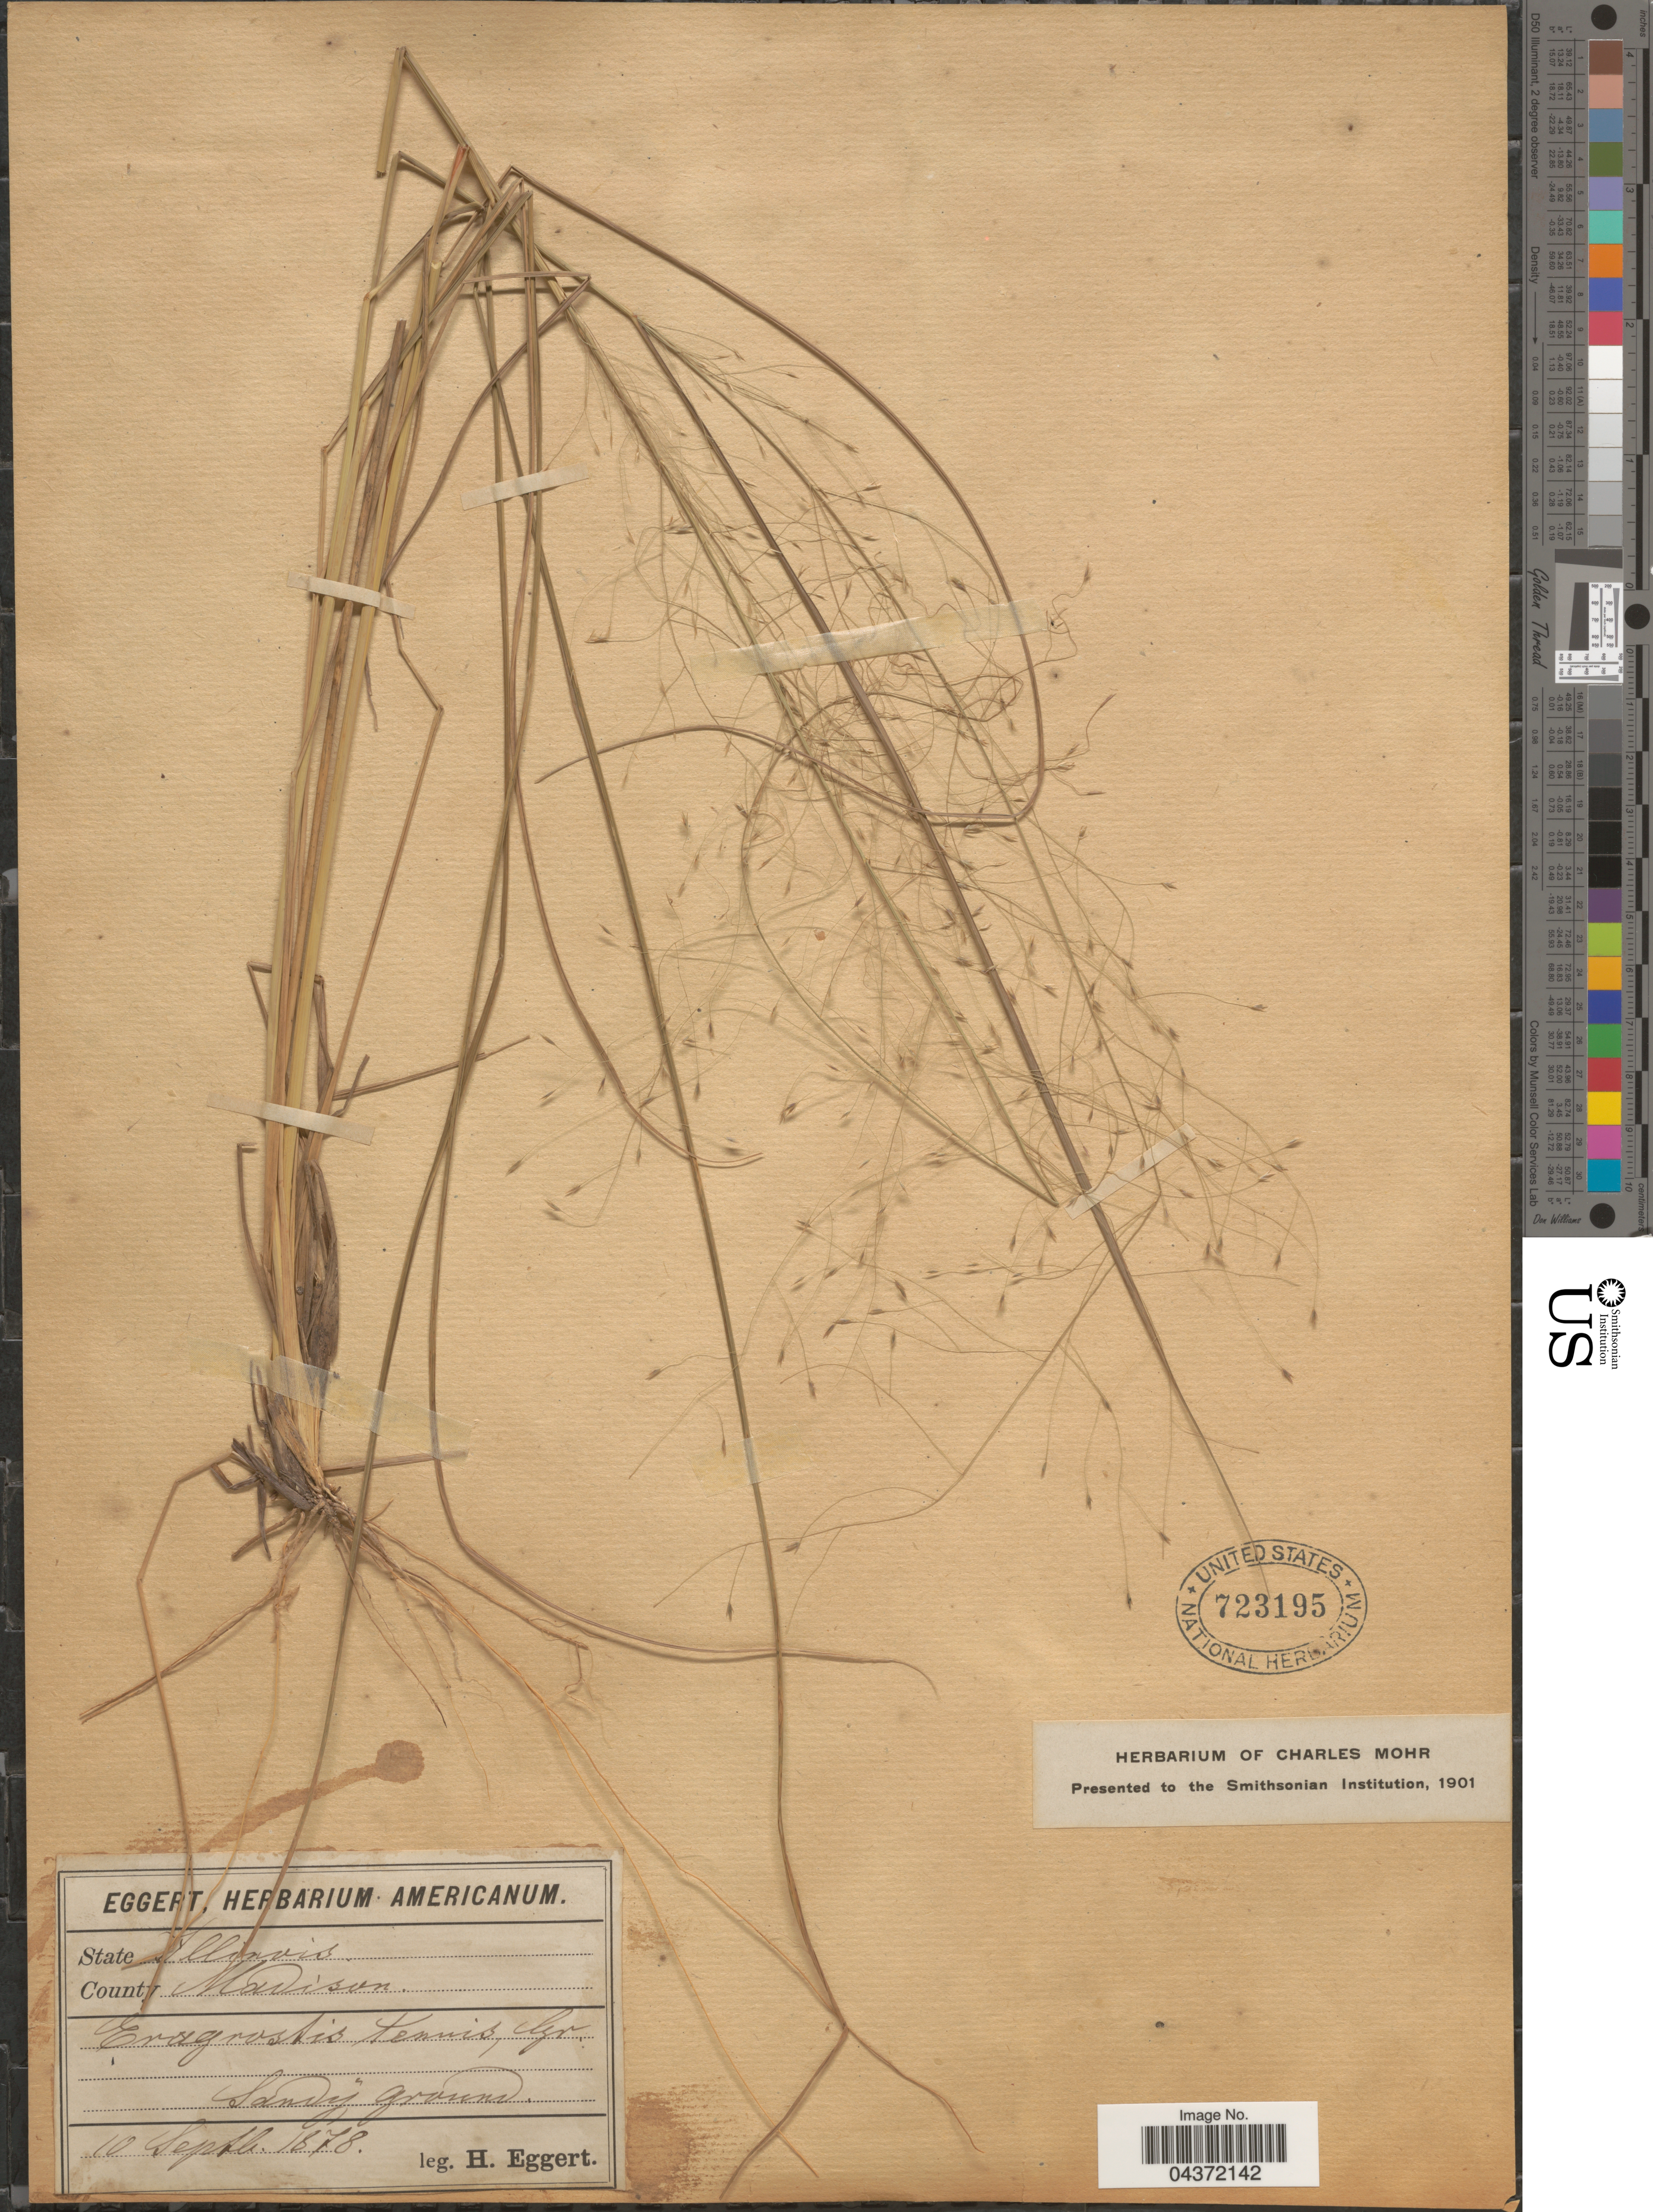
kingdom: Plantae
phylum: Tracheophyta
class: Liliopsida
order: Poales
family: Poaceae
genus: Eragrostis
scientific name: Eragrostis trichodes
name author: (Nutt.) Alph. Wood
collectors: H. Eggert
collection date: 1878-09-10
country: United States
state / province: Illinois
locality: County Madison.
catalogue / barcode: US 723195